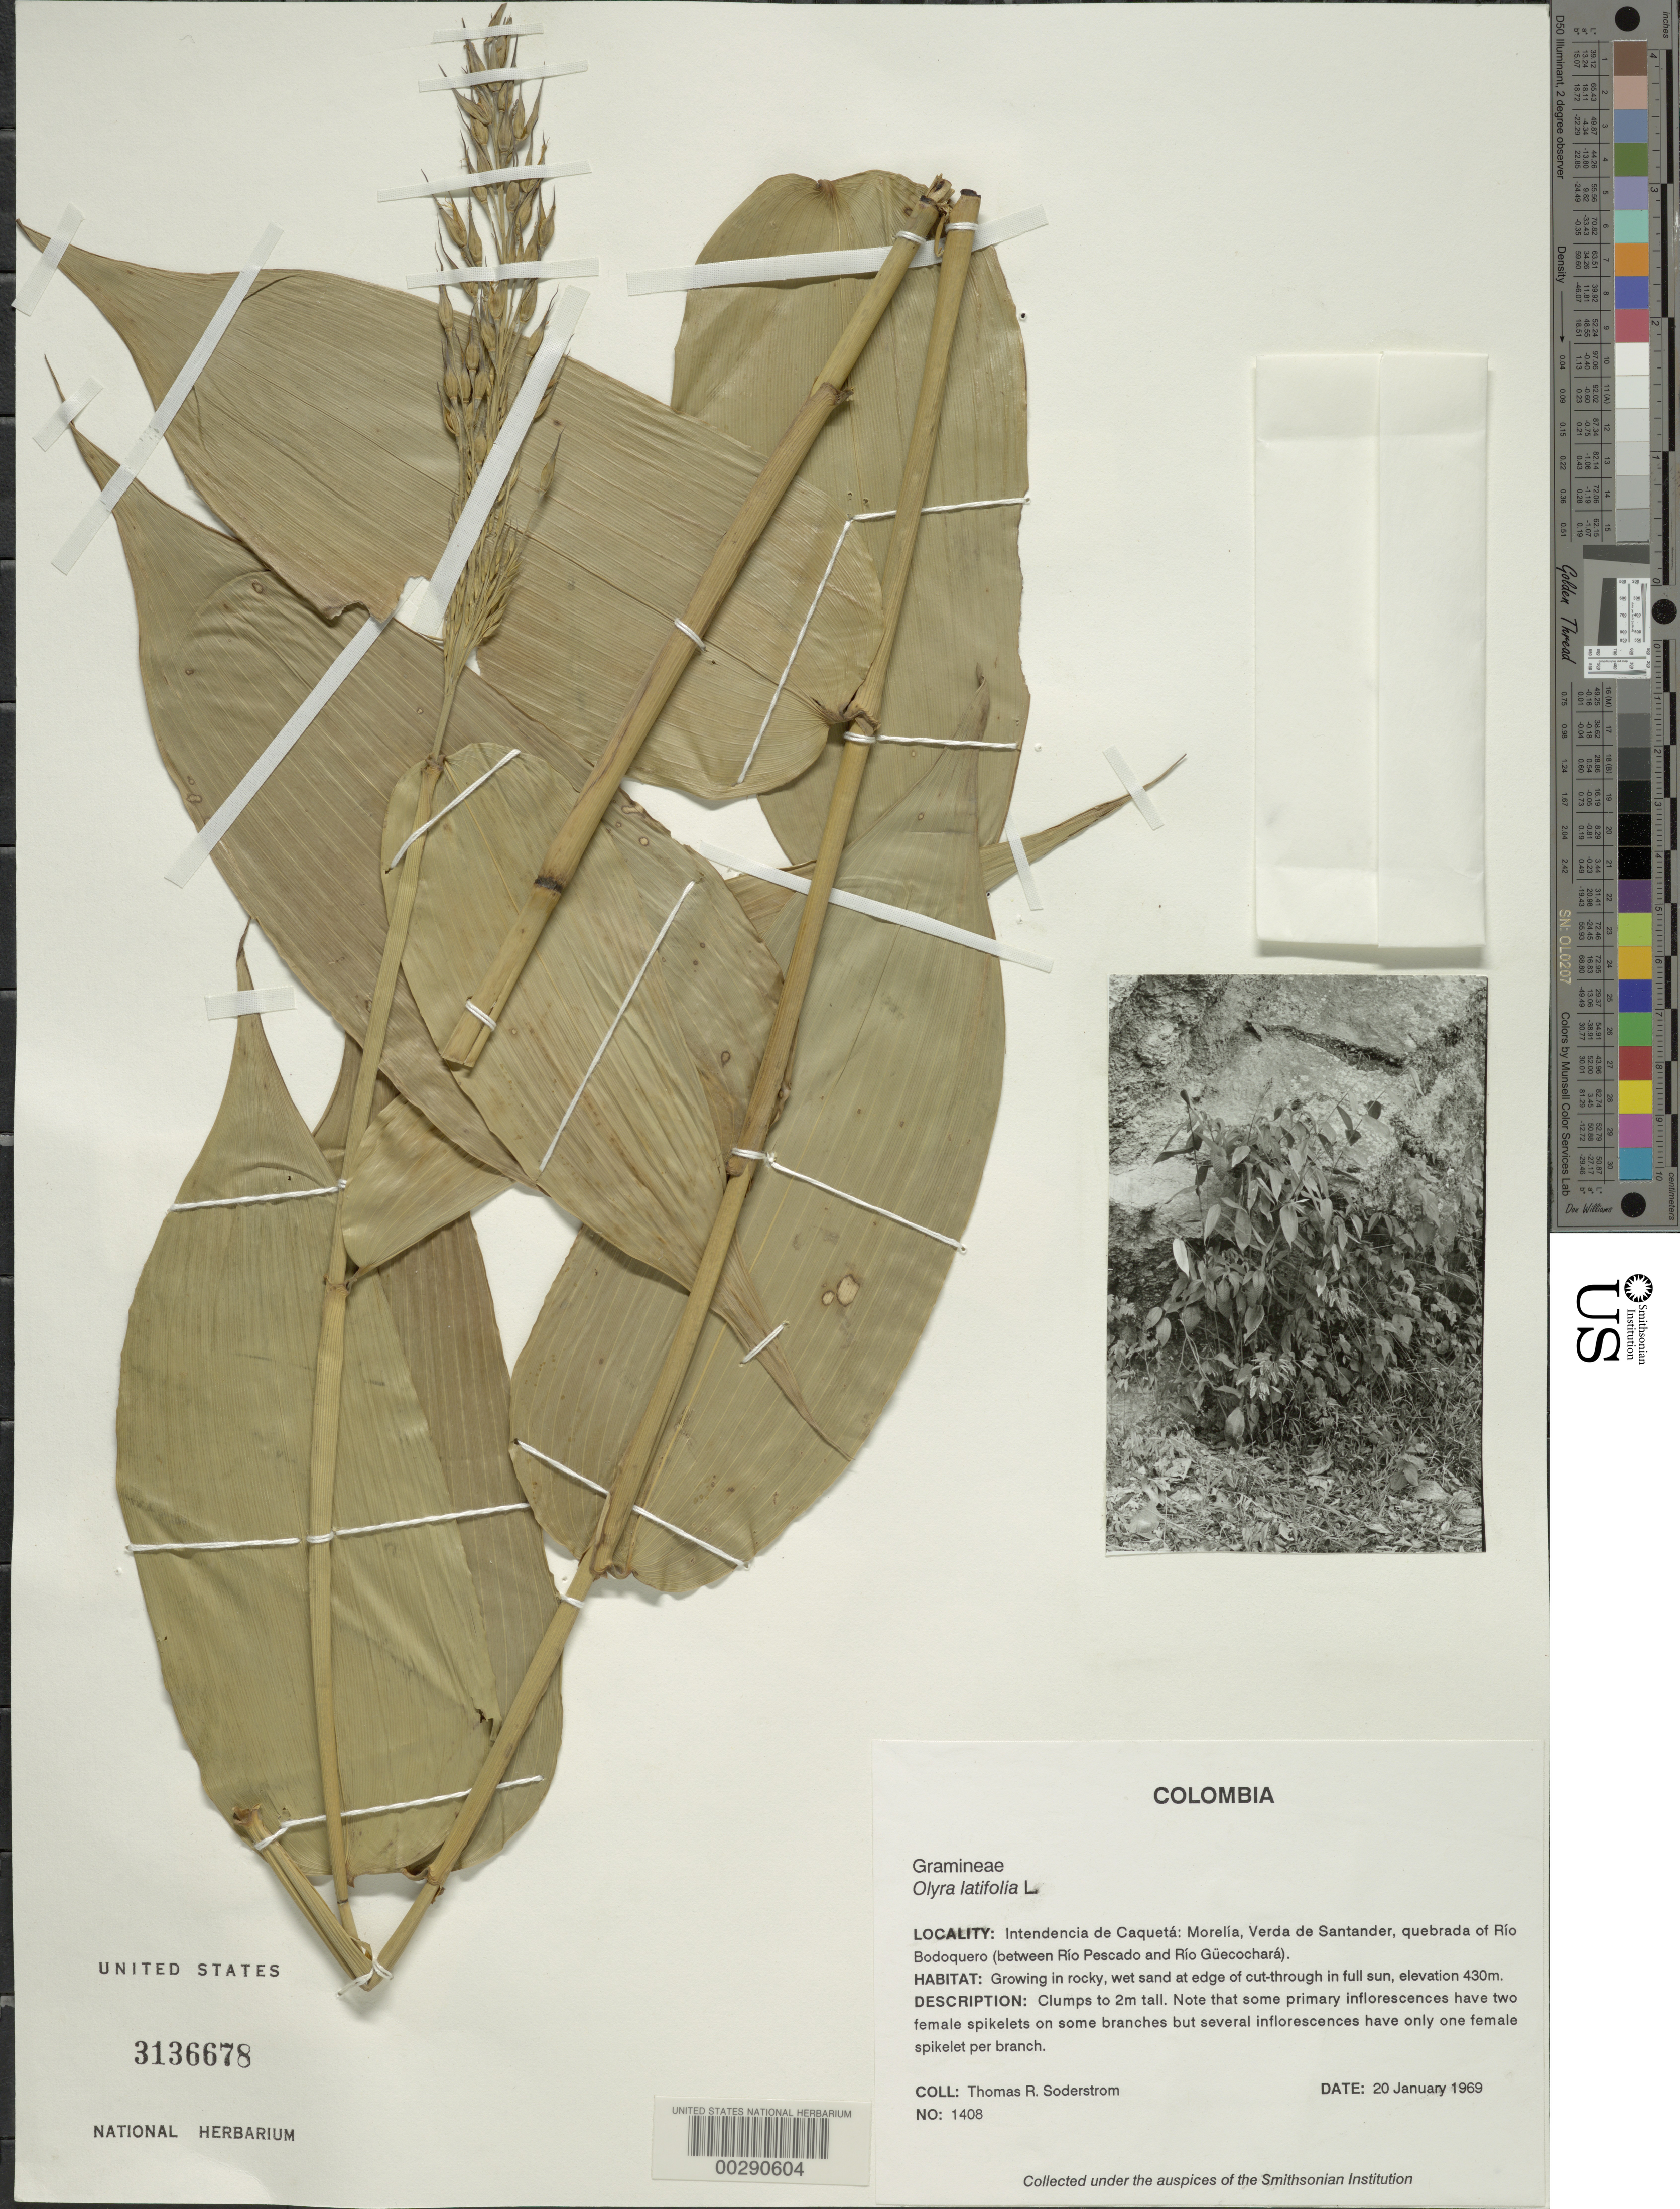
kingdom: Plantae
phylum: Tracheophyta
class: Liliopsida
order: Poales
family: Poaceae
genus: Olyra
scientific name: Olyra latifolia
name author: L.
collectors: T. R. Soderstrom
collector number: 1408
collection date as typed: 20 Jan 1969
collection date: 1969-01-20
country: Colombia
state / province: Caquetá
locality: Morelia, Verda de Santander, Quebrada of Rio Bodoquero (between Rio Pescado and Rio Guecochara)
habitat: Rocky wet sand at edge of cut-through in full sun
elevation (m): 430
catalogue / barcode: US 3136678